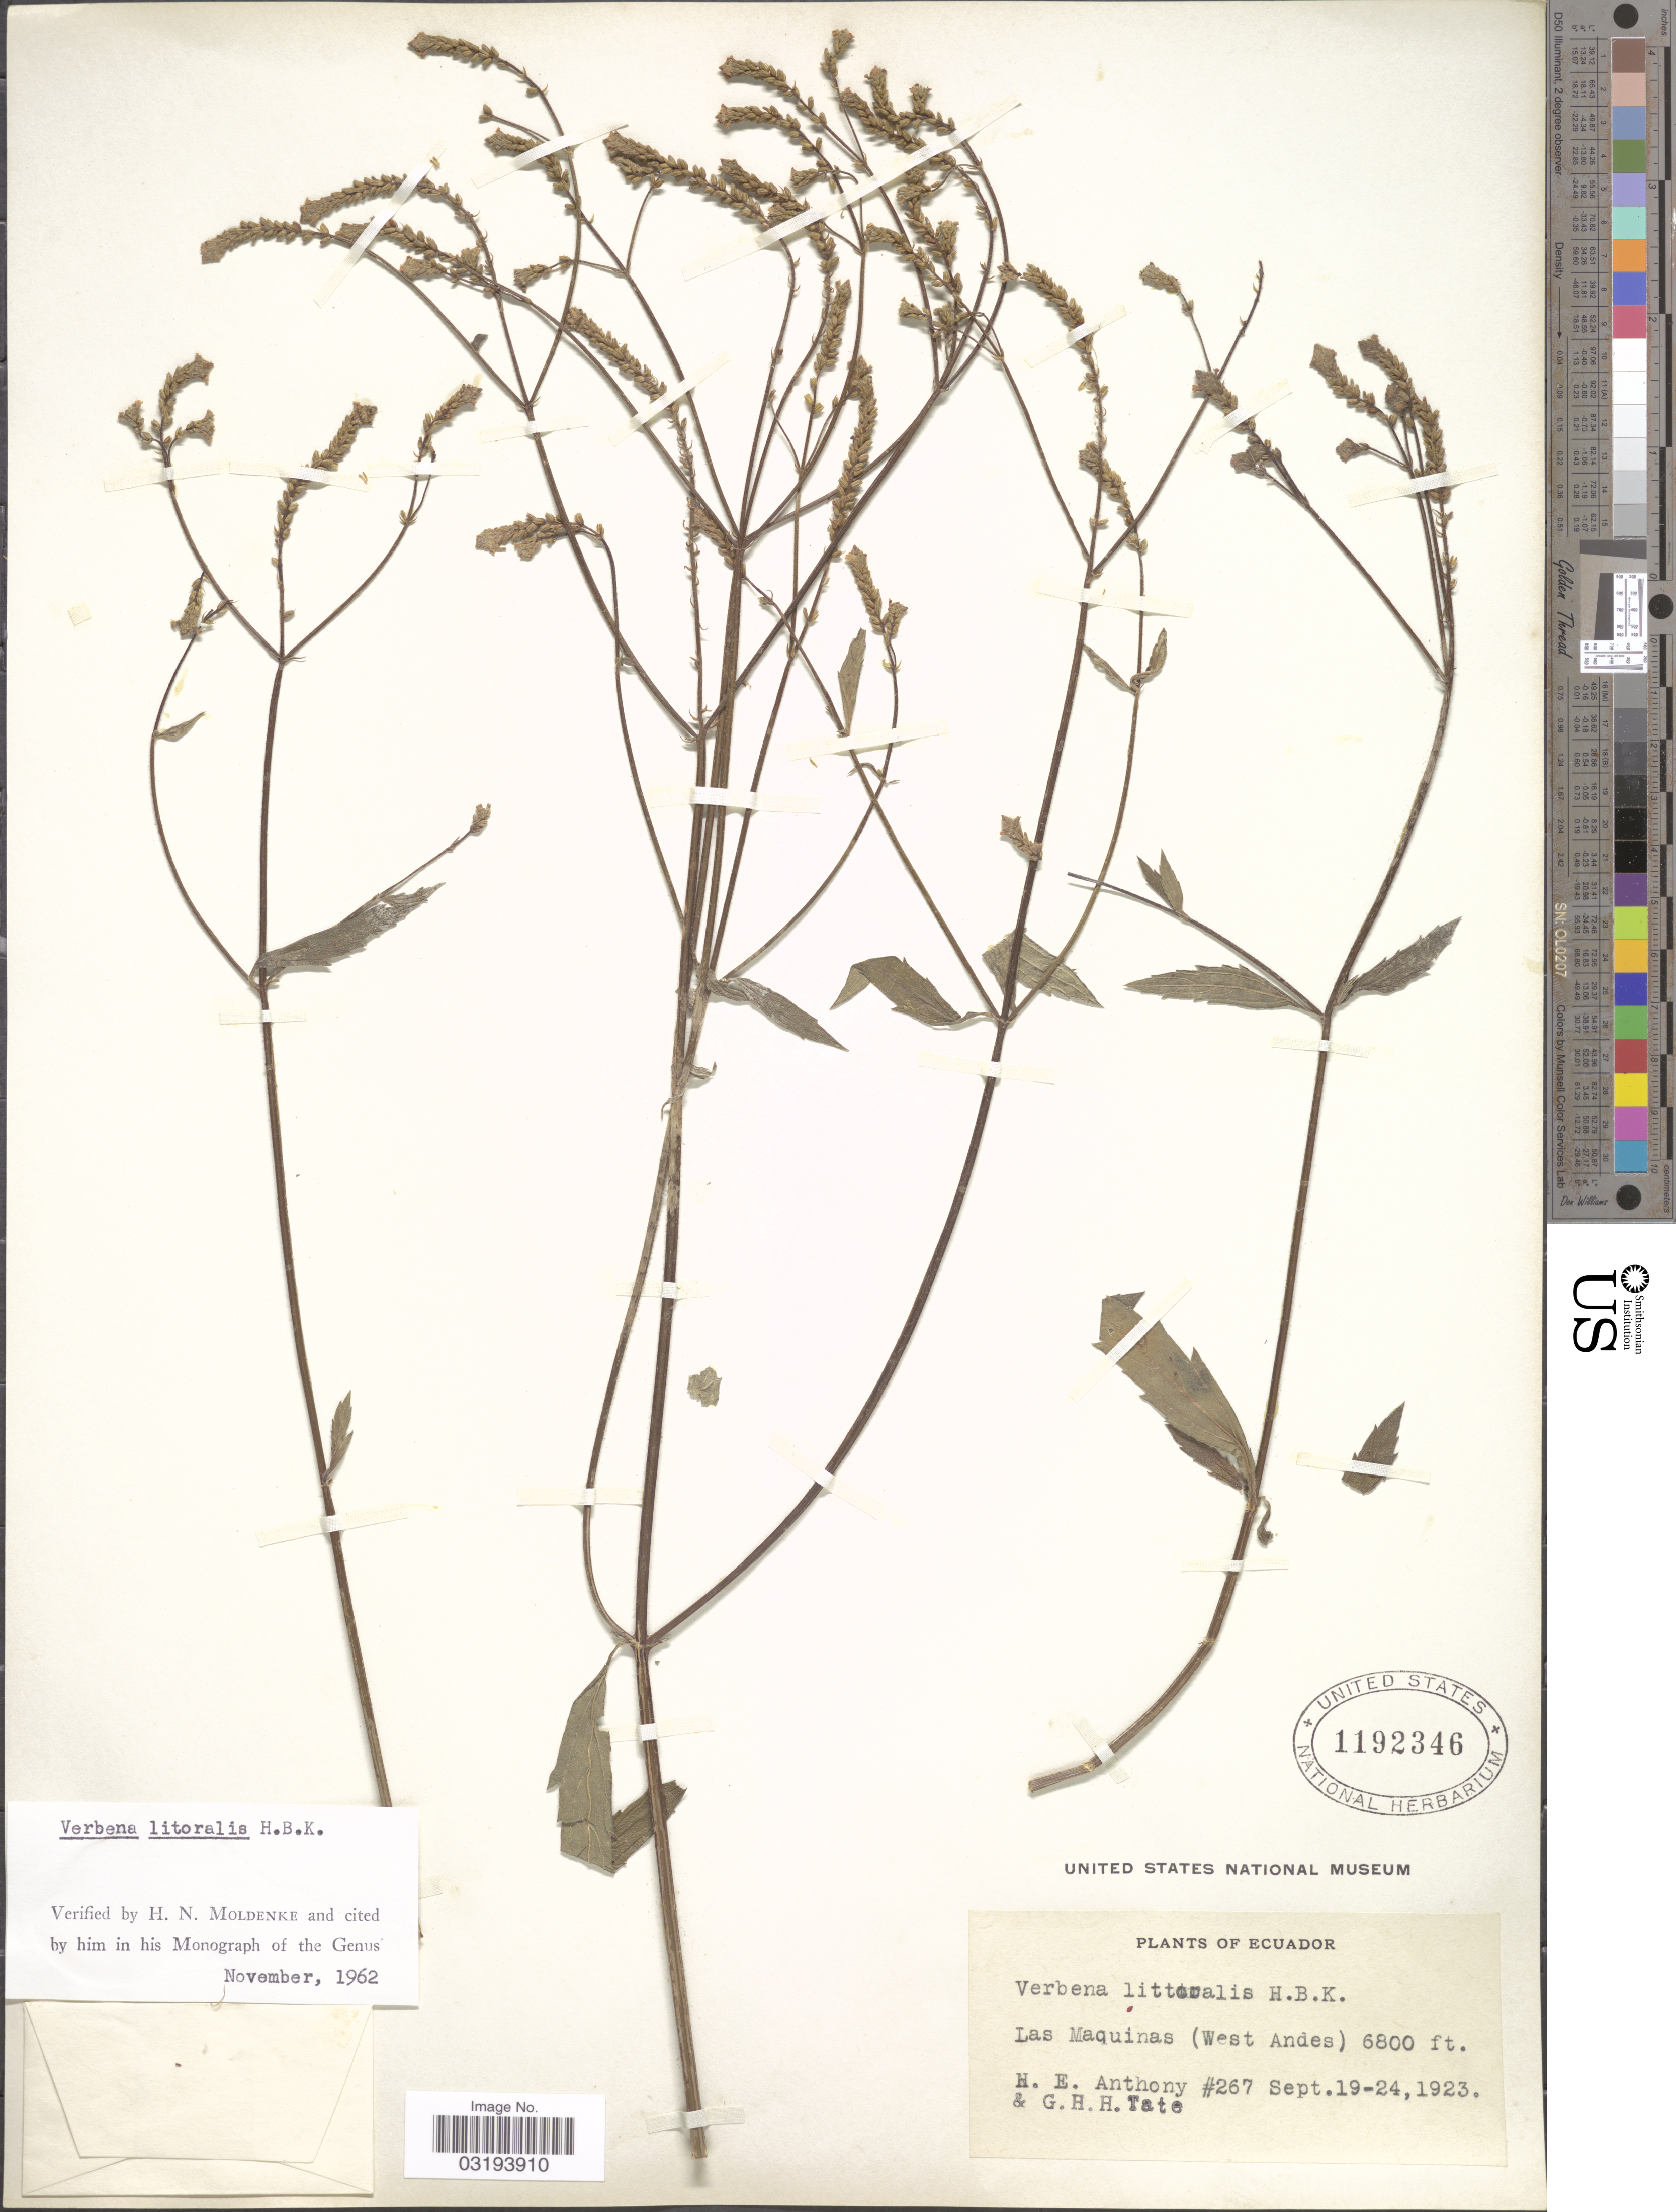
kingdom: Plantae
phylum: Tracheophyta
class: Magnoliopsida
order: Lamiales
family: Verbenaceae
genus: Verbena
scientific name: Verbena litoralis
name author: Kunth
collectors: H. E. Anthony & G. H. H.Tate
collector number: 267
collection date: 1923-09-19/1923-09-24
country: Ecuador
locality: Las Maquinas (West Andes).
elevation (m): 2073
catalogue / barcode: US 1192346